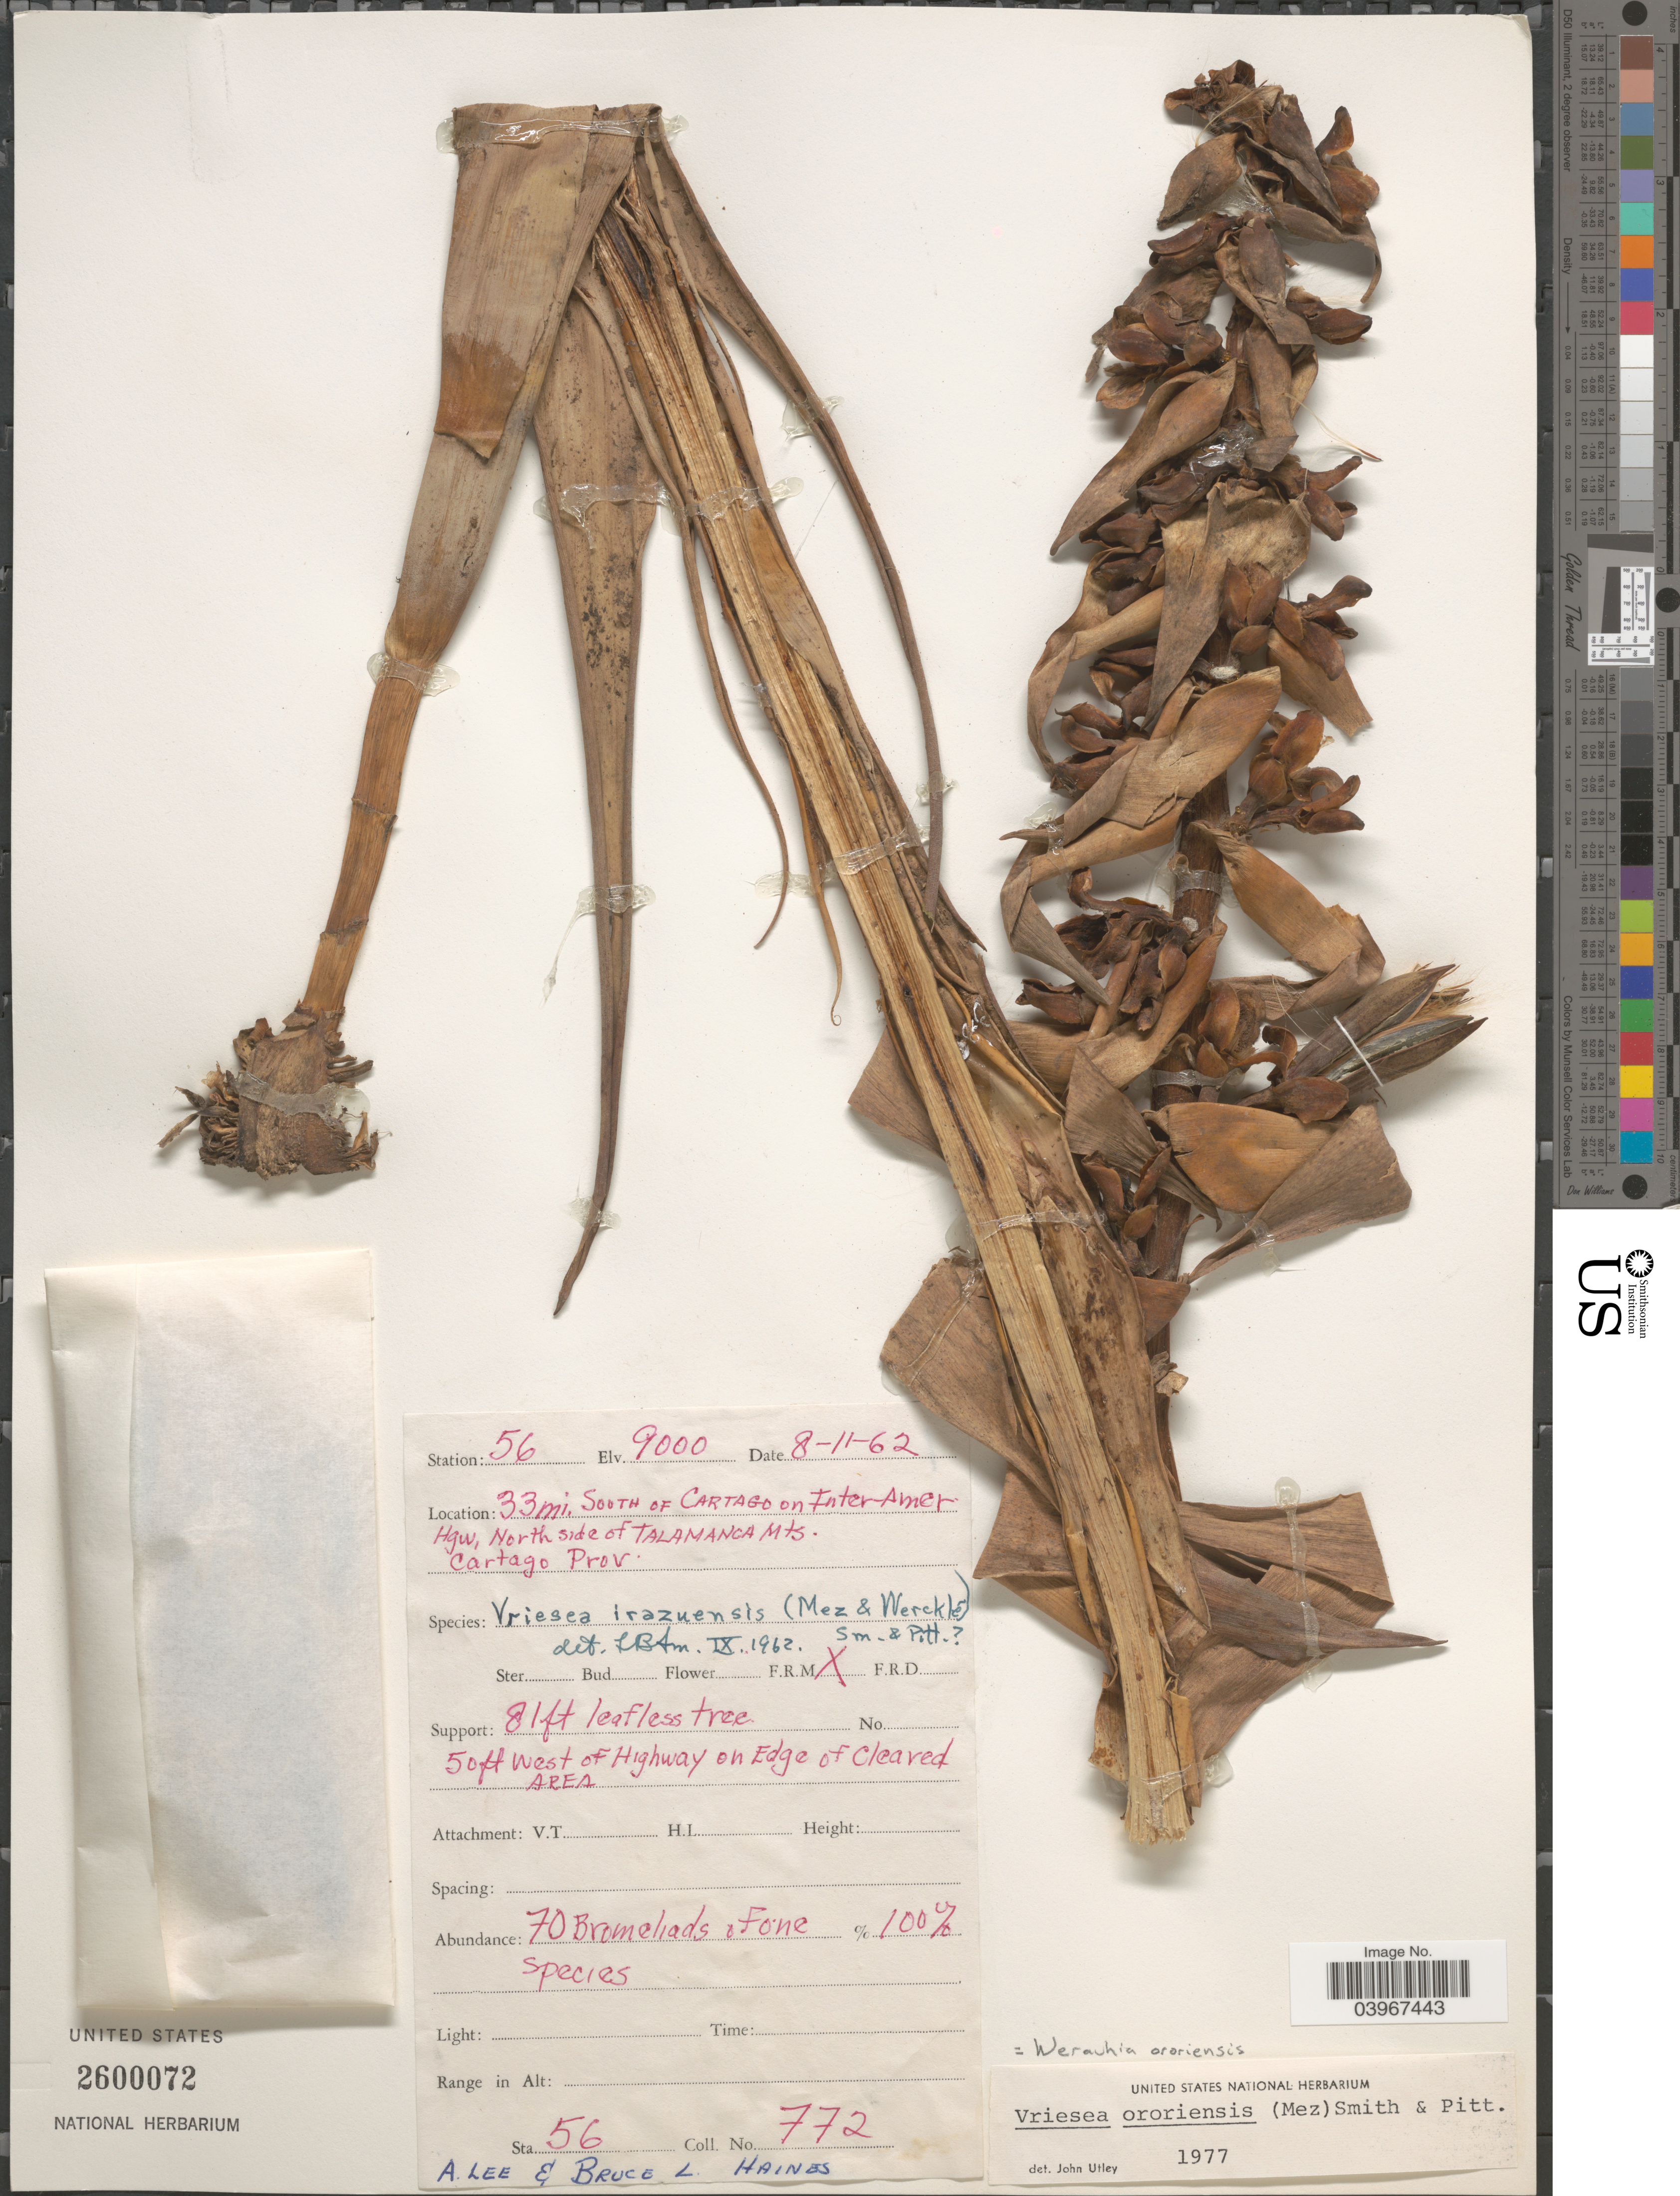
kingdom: Plantae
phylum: Tracheophyta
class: Liliopsida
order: Poales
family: Bromeliaceae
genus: Werauhia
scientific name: Werauhia ororiensis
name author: (Mez) J.R. Grant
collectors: A. L. Haines & B. L. Haines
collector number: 772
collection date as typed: Transcribed d/m/y: 8/11/62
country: Costa Rica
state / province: Cartago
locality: Station 56. 33 mi. Sooth of Cartago on Inter-Amer Hgw. North side of Talamanca Mts.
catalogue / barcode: US 2600072